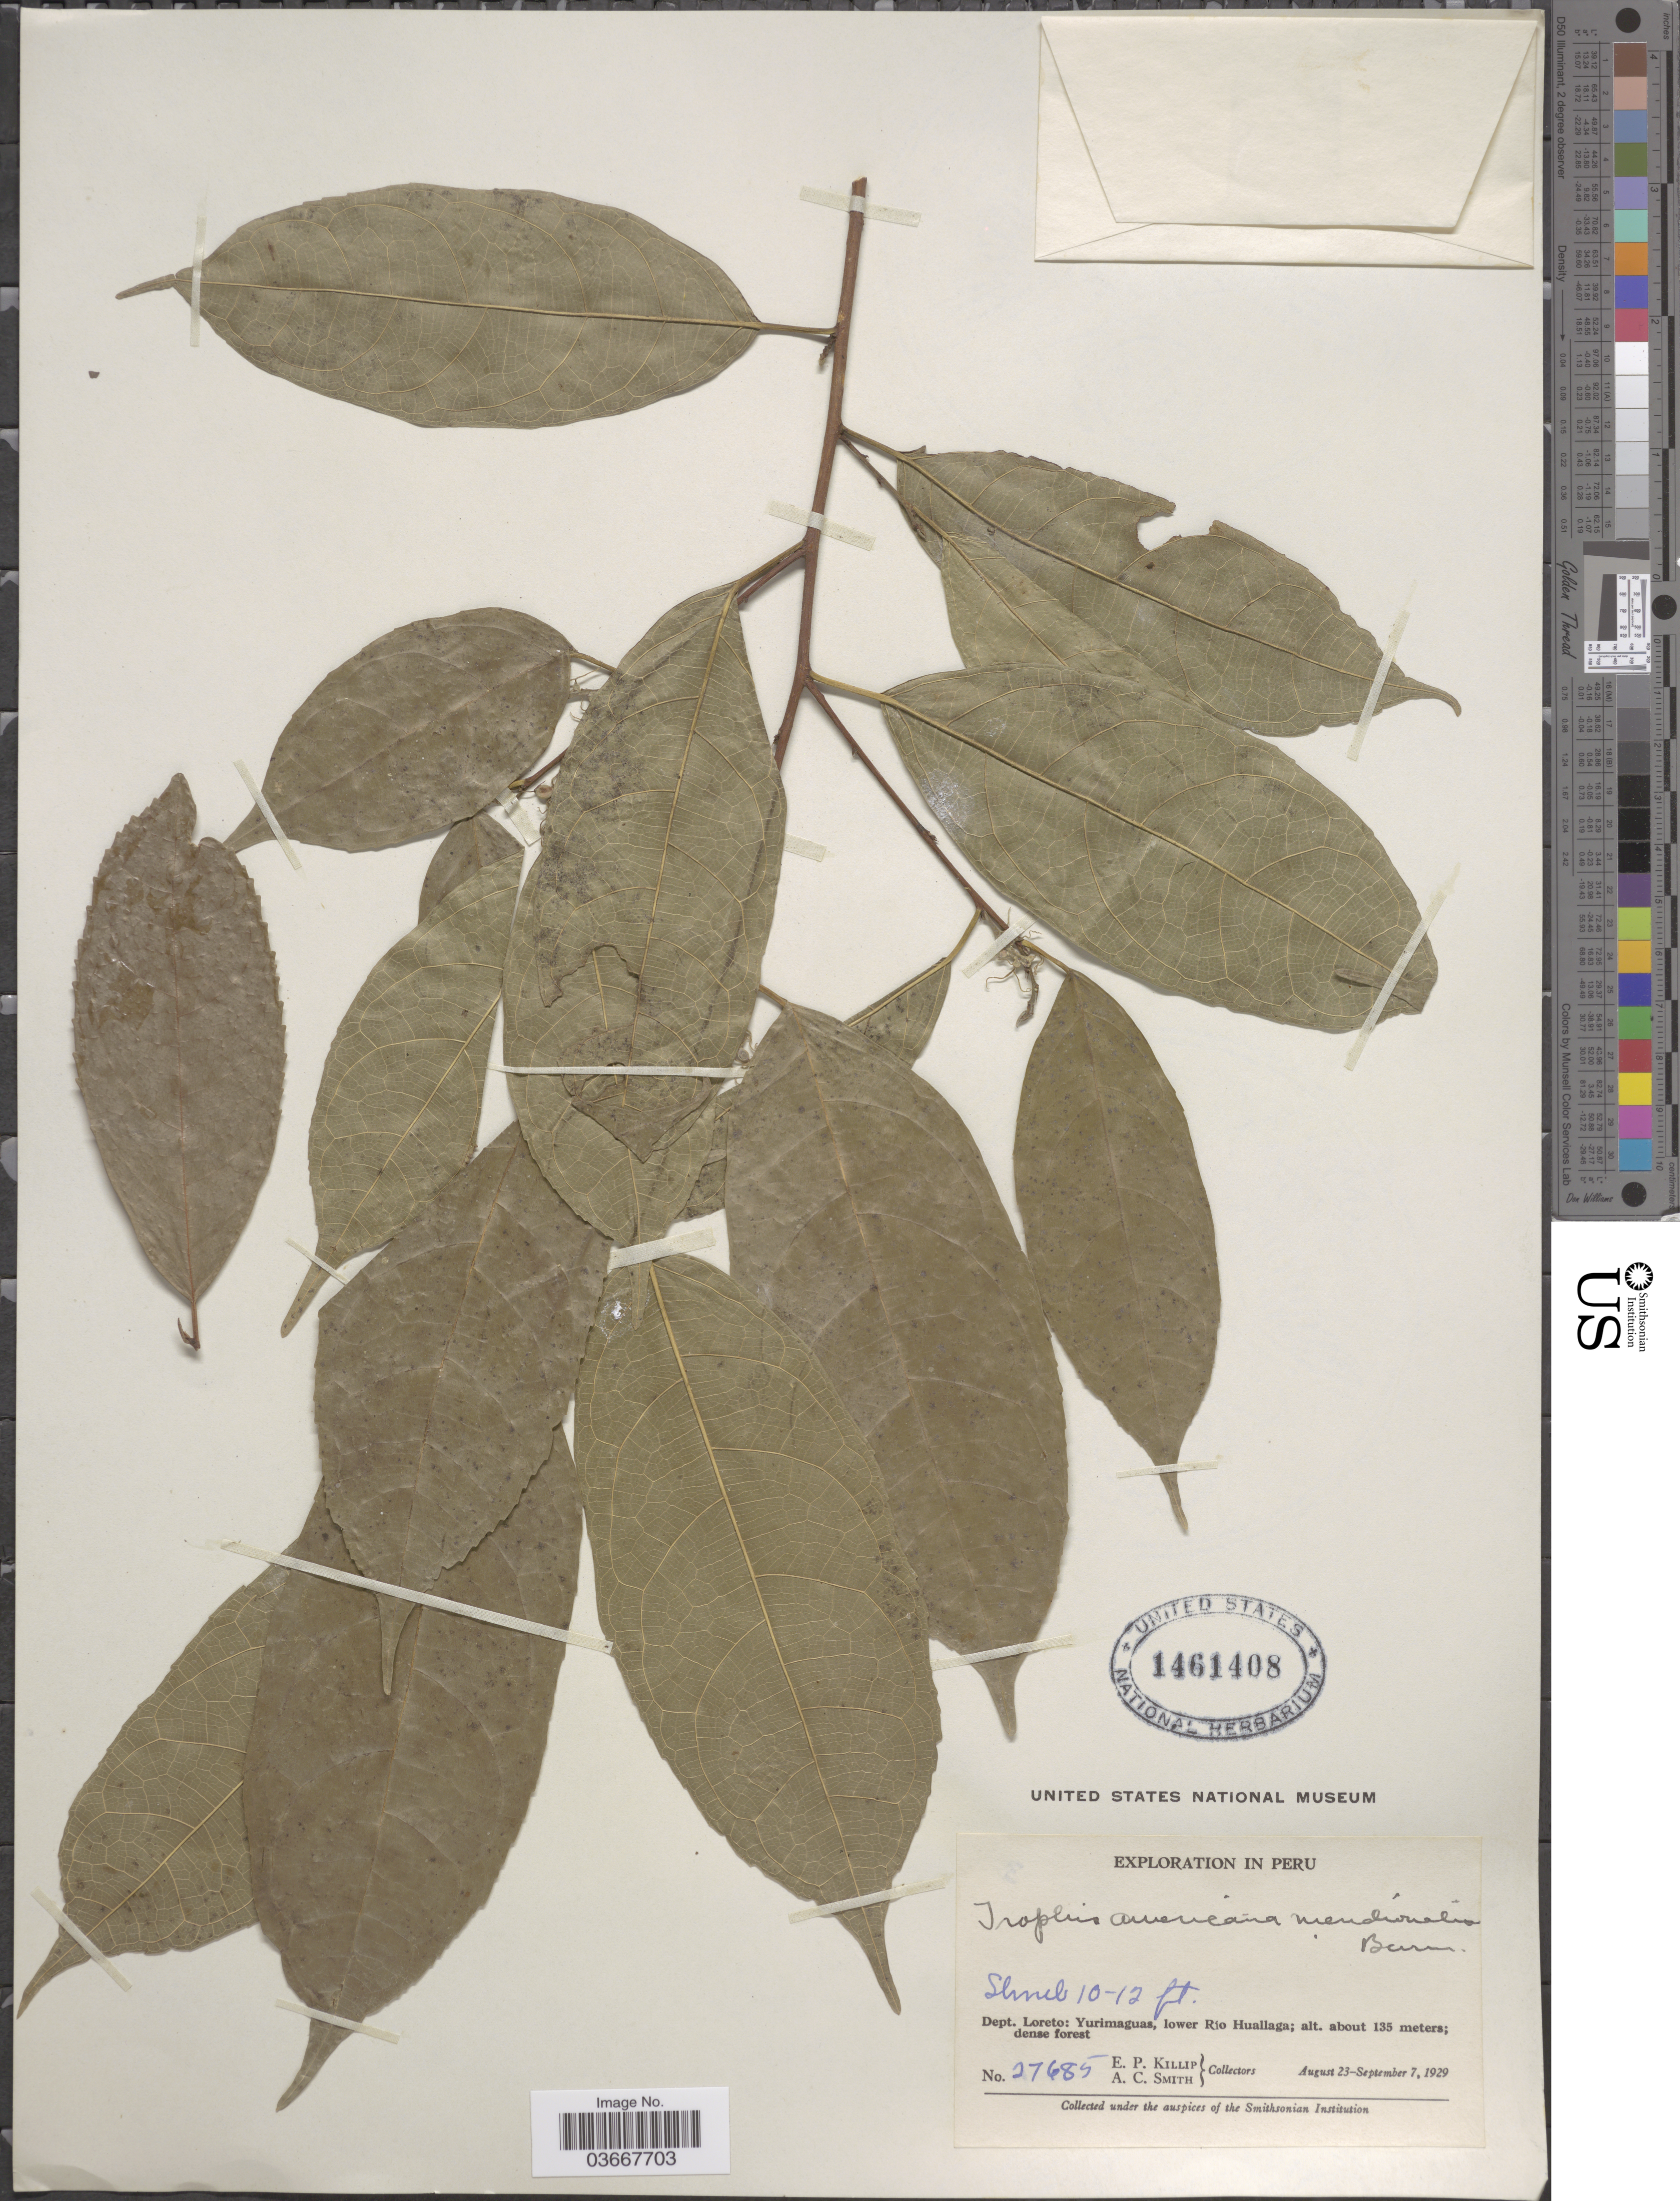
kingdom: Plantae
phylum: Tracheophyta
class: Magnoliopsida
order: Rosales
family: Moraceae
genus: Trophis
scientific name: Trophis racemosa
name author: (L.) Urb.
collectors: E. P. Killip & A. C. Smith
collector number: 27685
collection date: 1929-08-23/1929-09-07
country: Peru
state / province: Loreto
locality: Dept. Loreto: Yurimaguas, lower Río Huallaga.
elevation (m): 138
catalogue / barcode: US 1461408